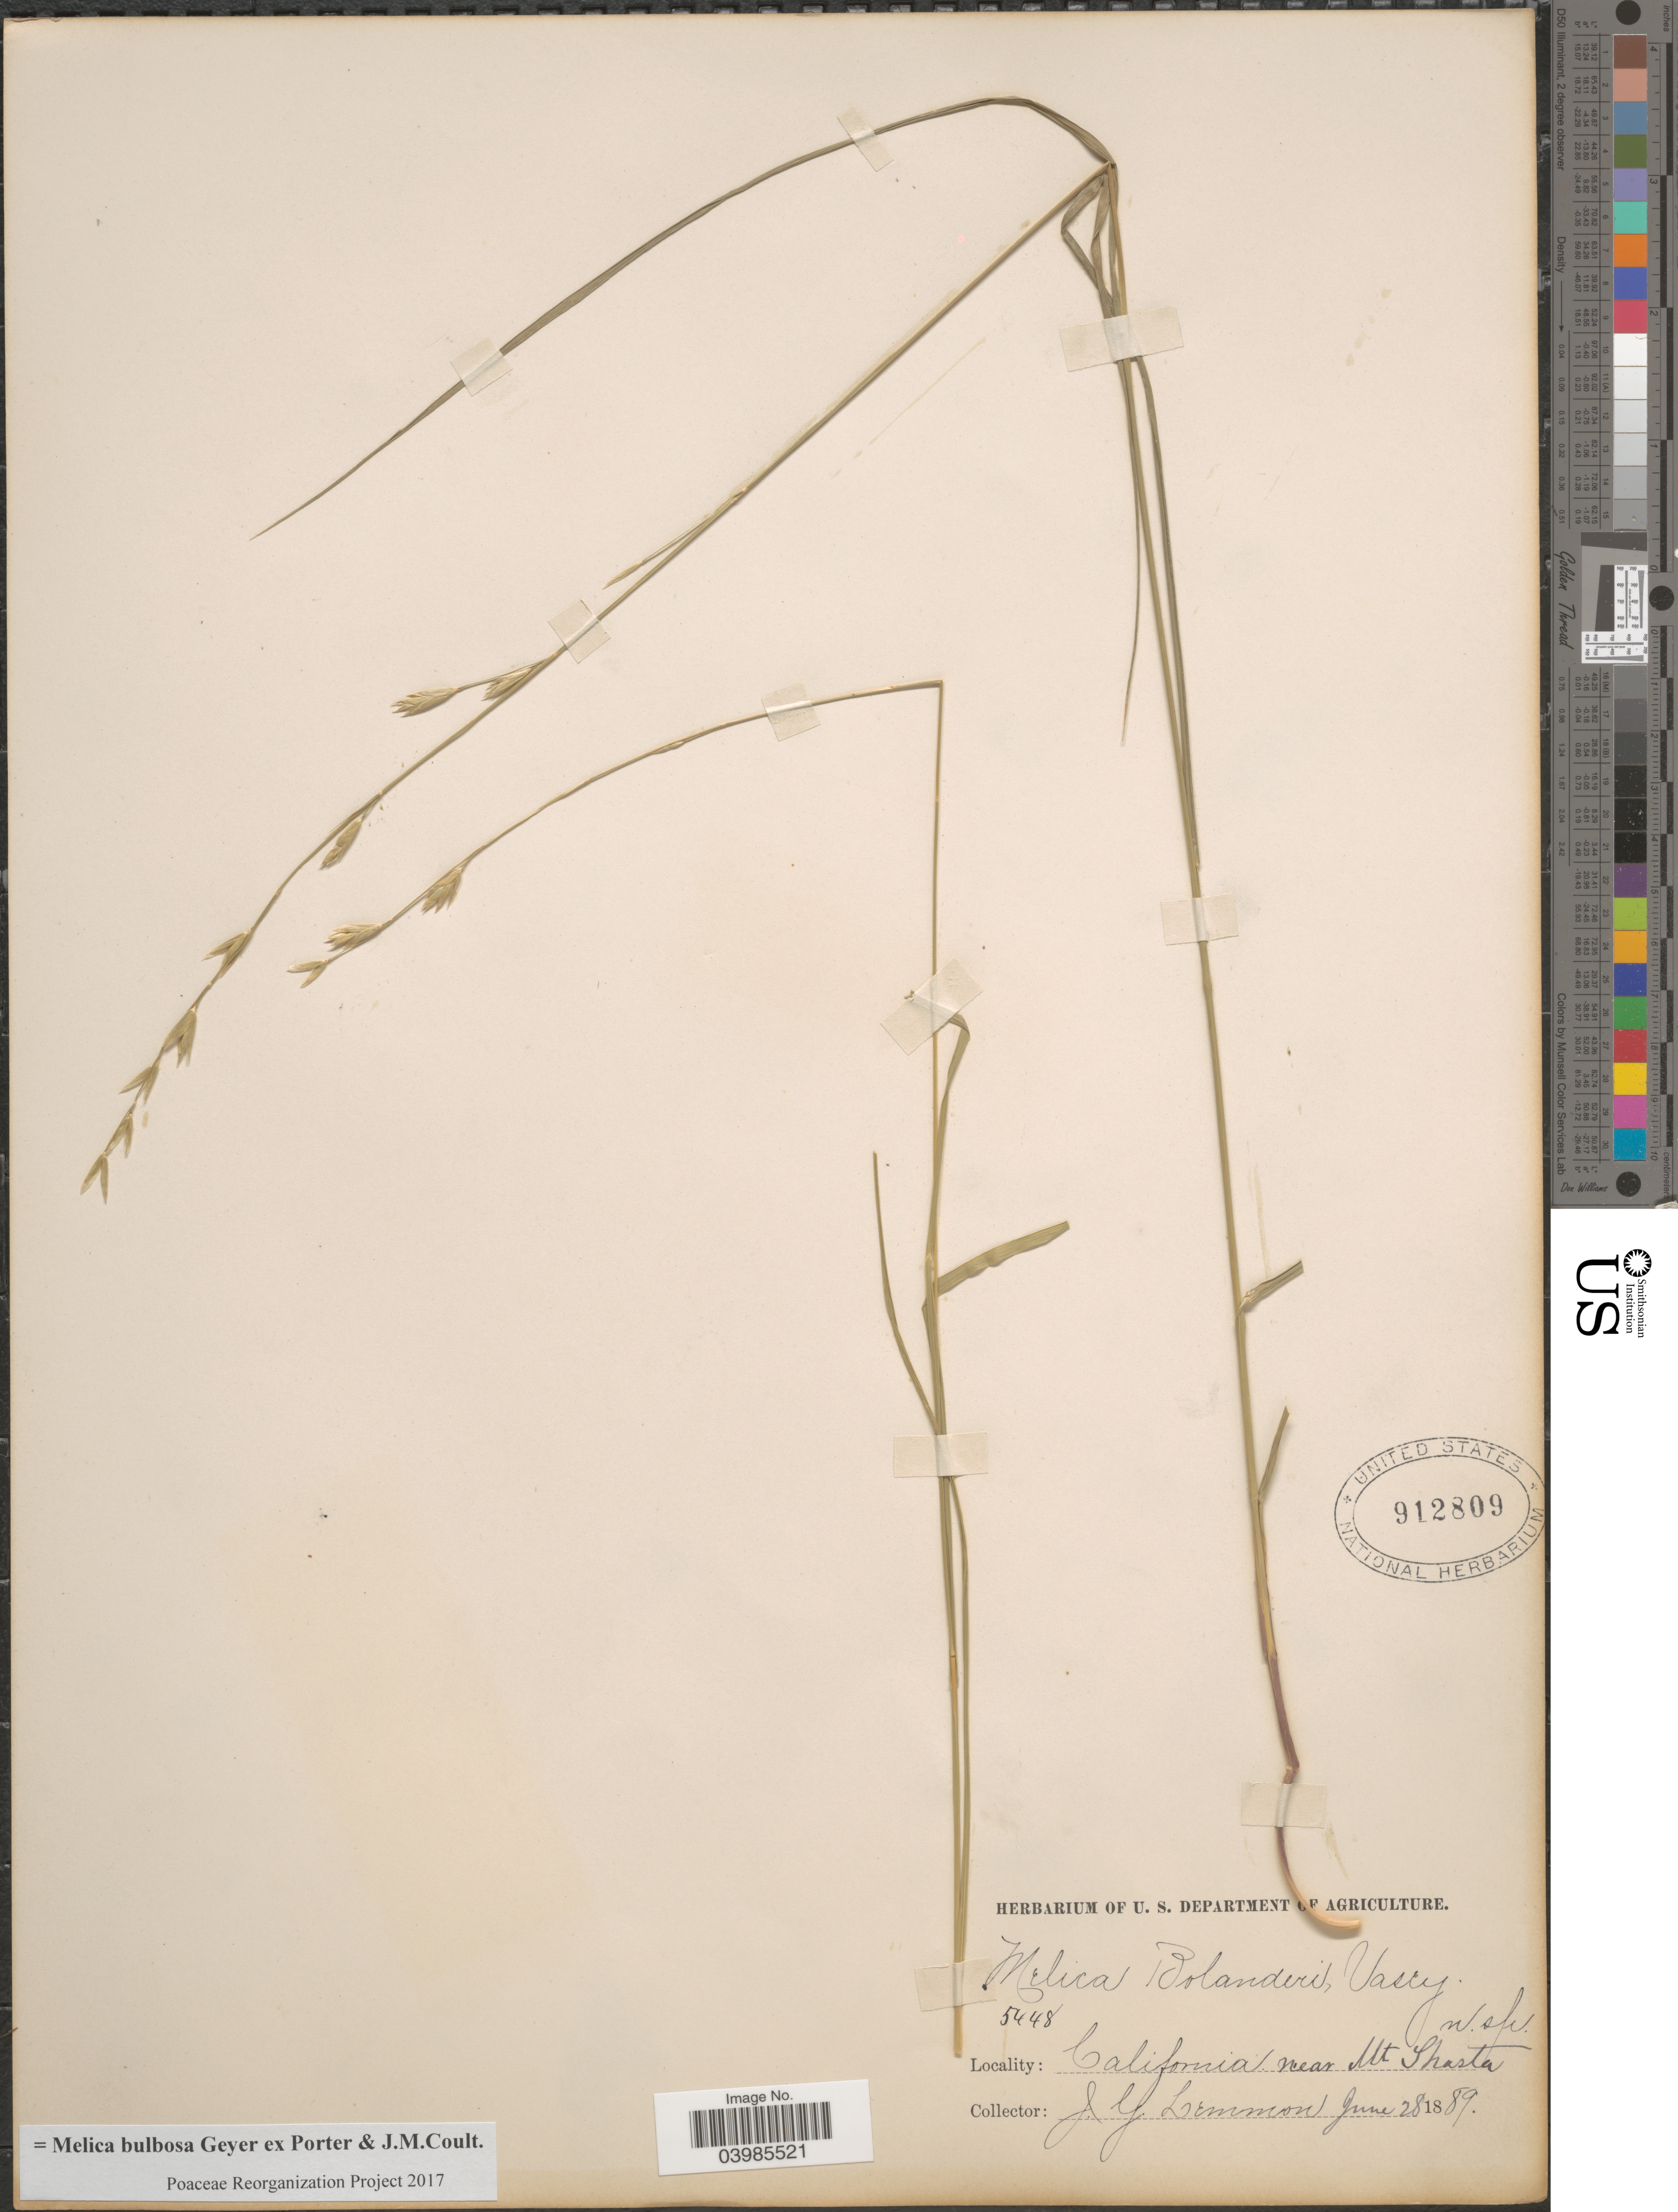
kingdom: Plantae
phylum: Tracheophyta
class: Liliopsida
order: Poales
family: Poaceae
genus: Melica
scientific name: Melica bulbosa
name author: Geyer ex Porter & J.M. Coult.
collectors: J. Lemmon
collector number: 5448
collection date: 1889-06-28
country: United States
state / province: California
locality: Near Mt Shasta.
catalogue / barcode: US 912809